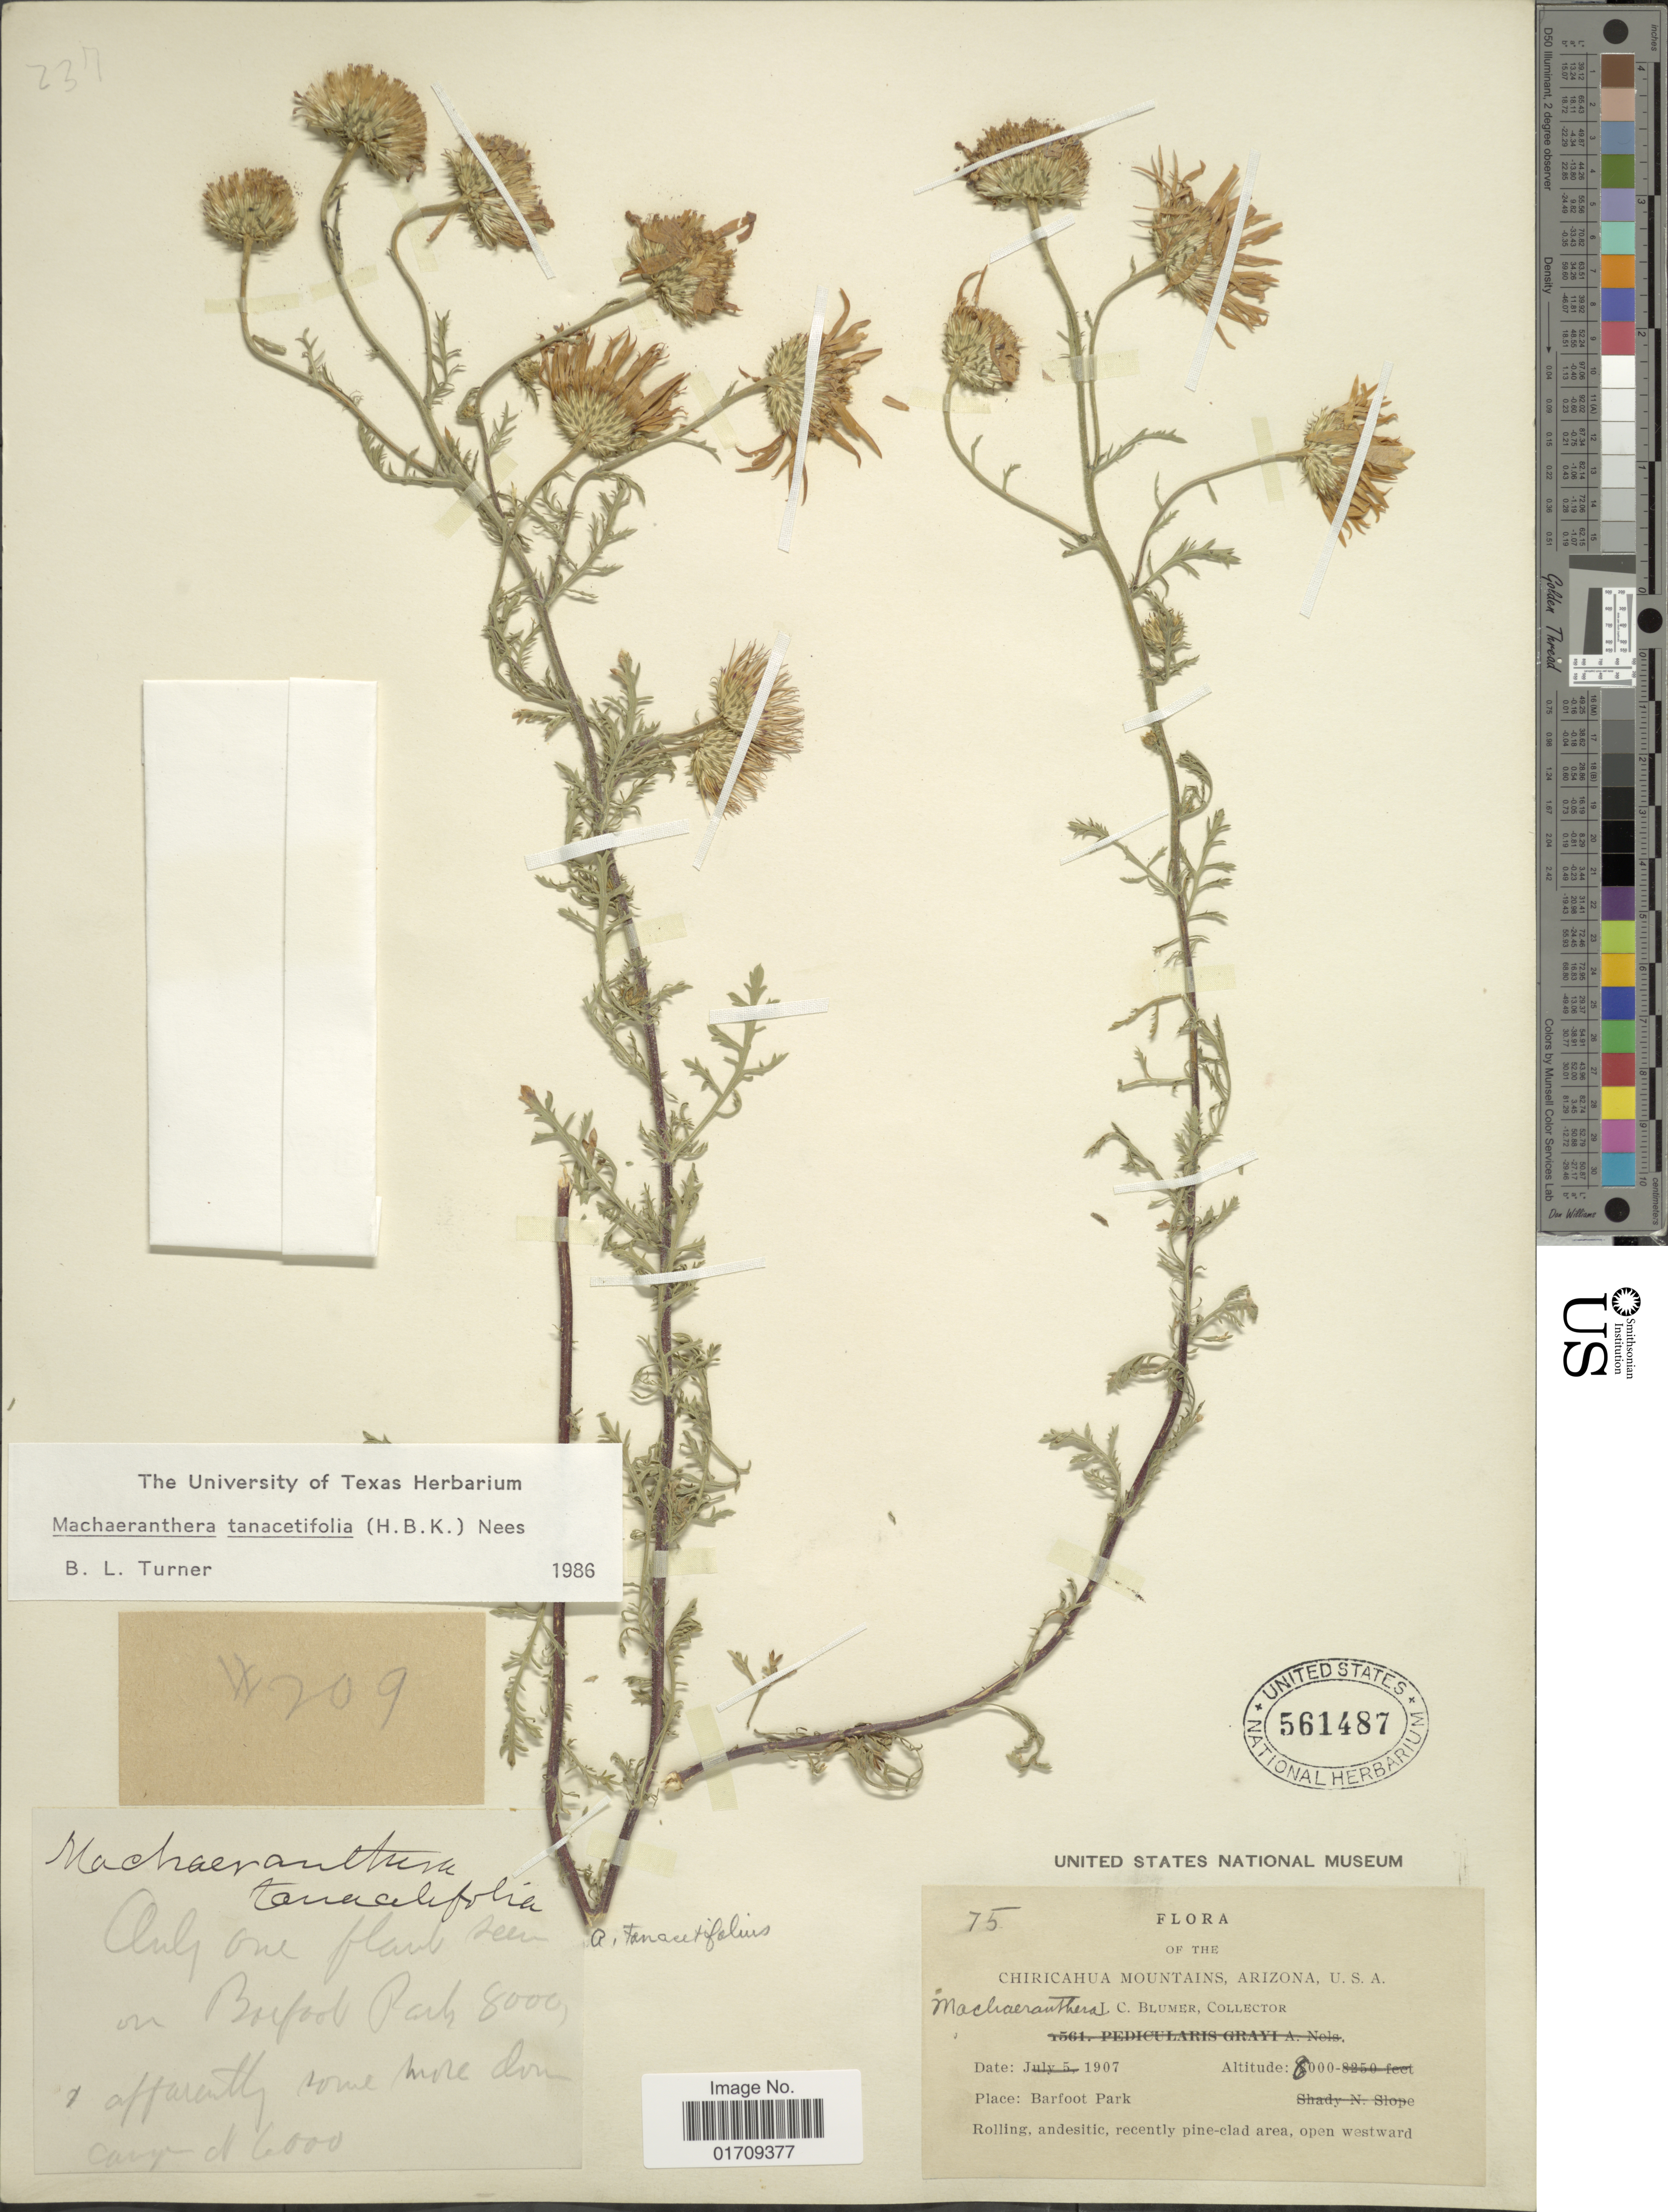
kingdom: Plantae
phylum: Tracheophyta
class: Magnoliopsida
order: Asterales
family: Asteraceae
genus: Machaeranthera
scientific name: Machaeranthera tanacetifolia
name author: (Kunth) Nees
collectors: J. C. Blumer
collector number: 75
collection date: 1907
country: United States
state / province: Arizona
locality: Chiricahua Mountains, Barfoot Park, Rolling, andesitic, recently pine-clad area, open westward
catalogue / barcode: US 561487